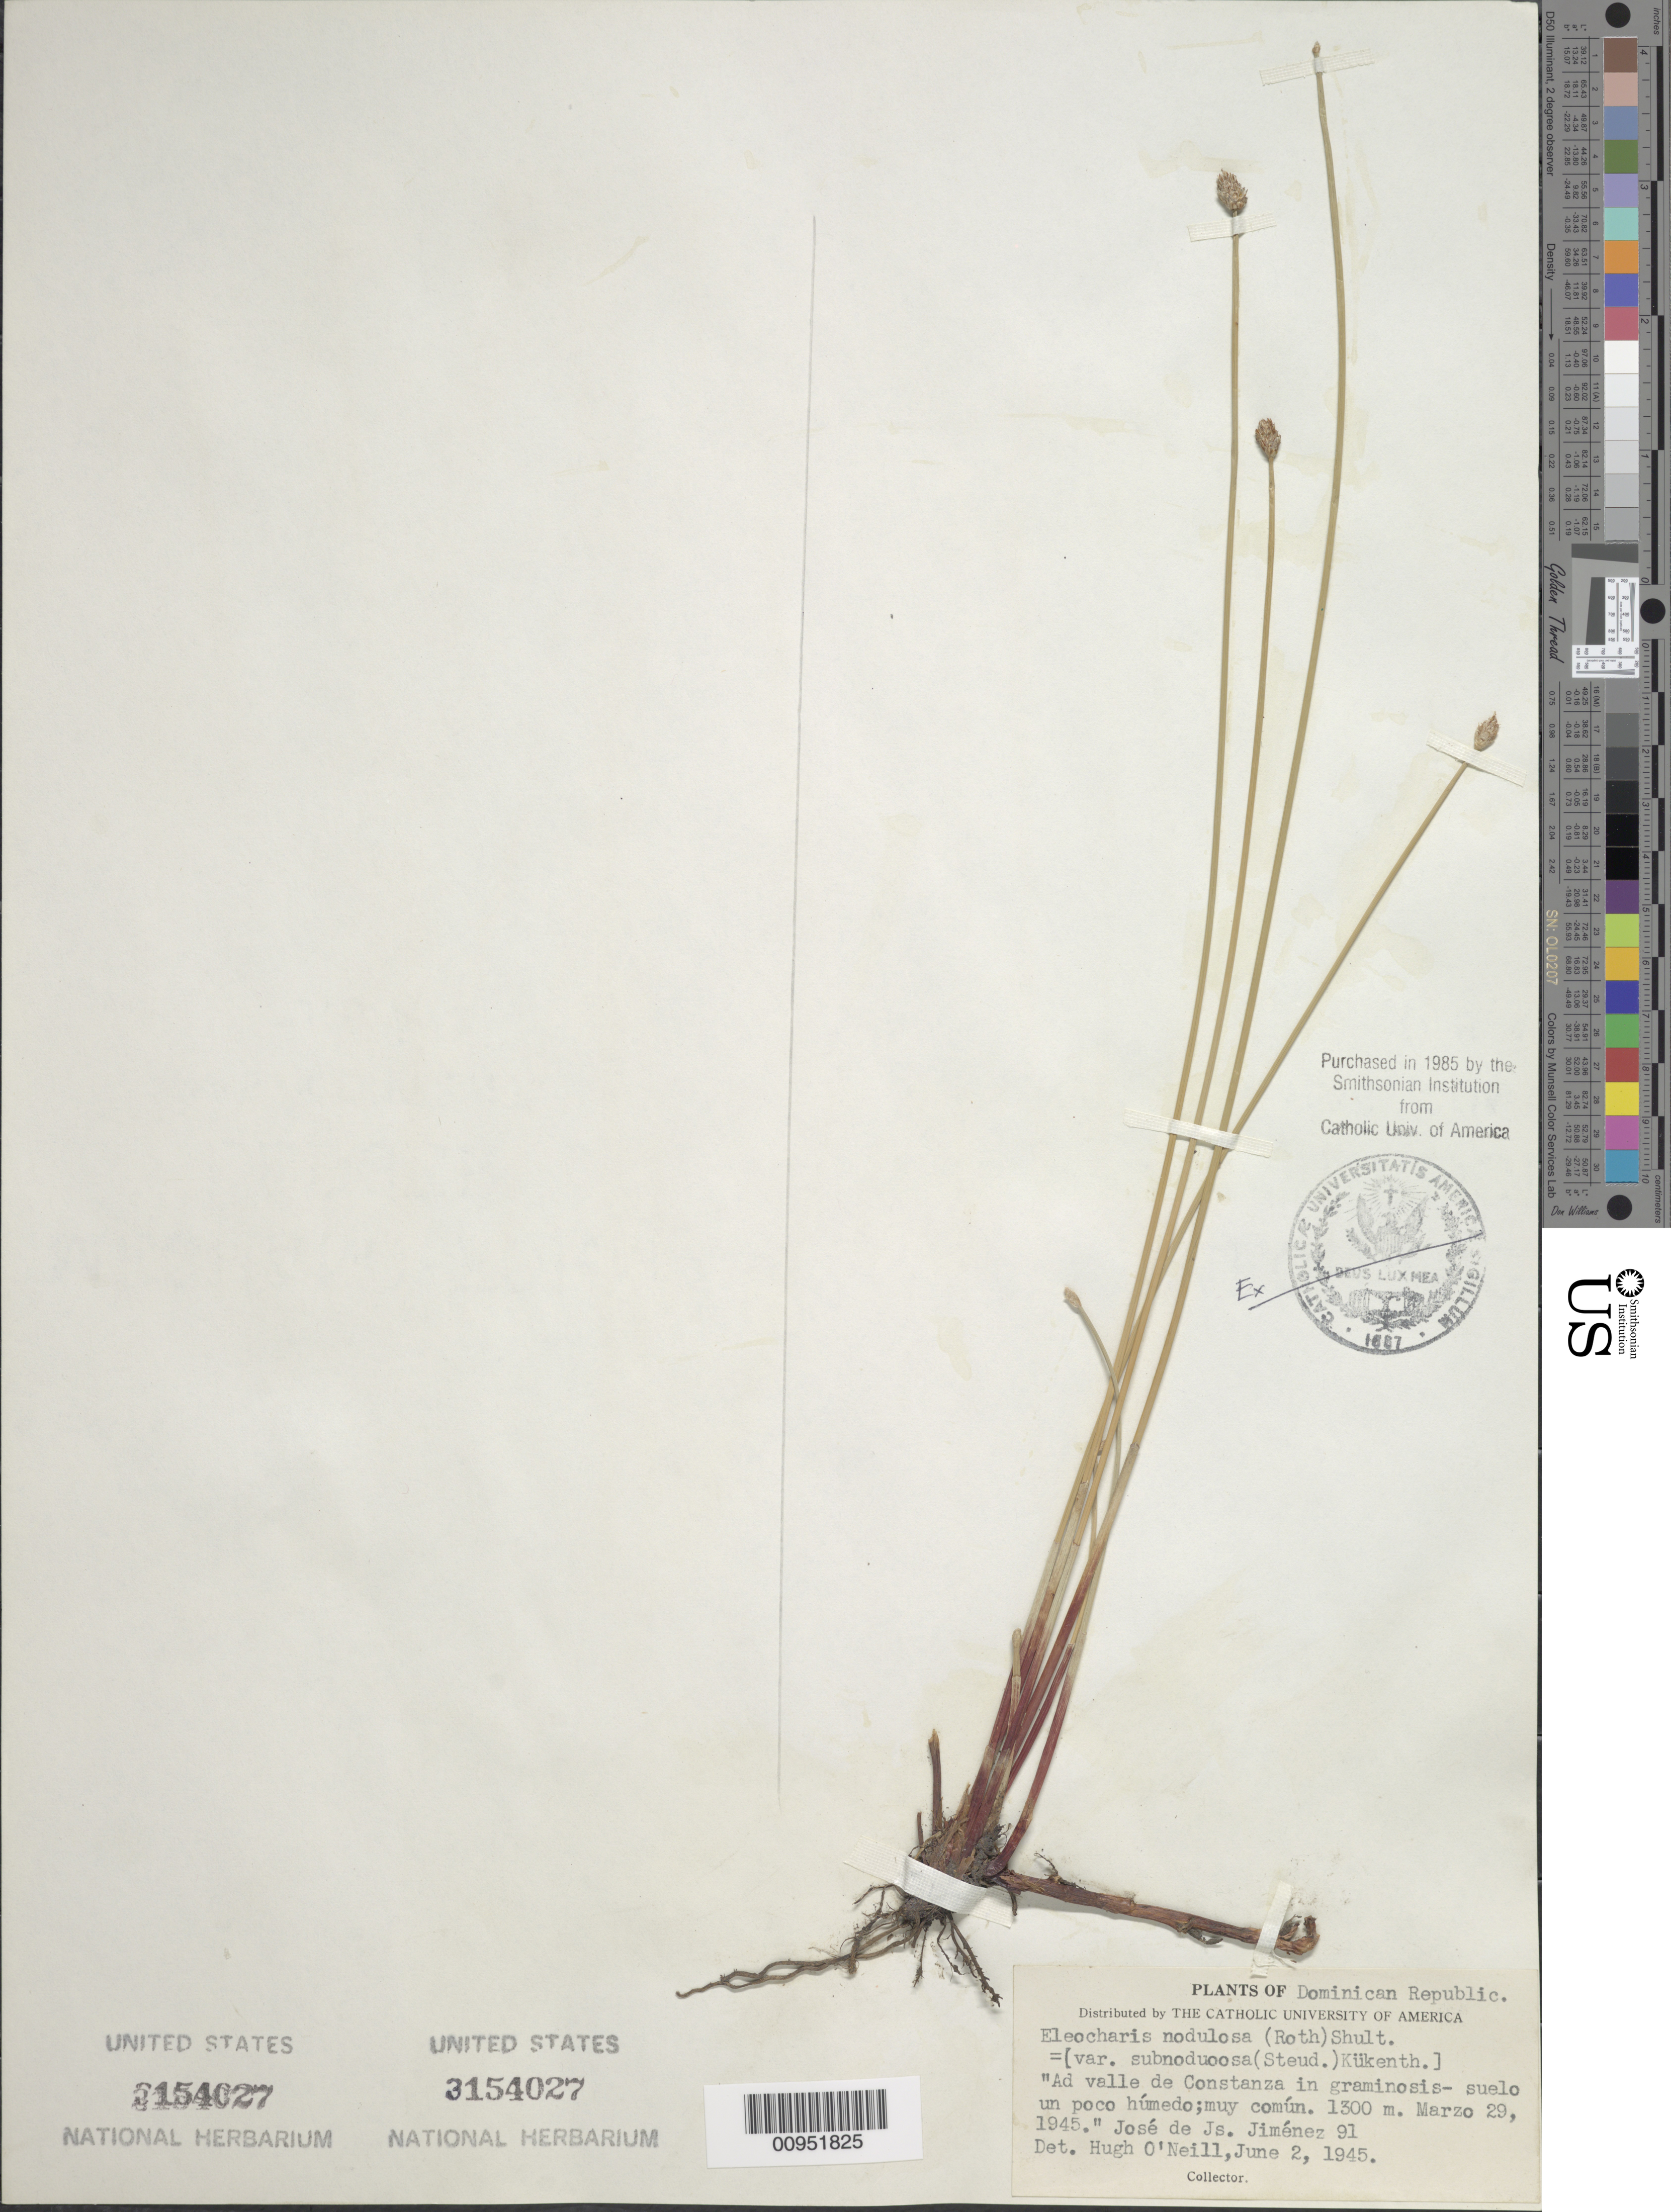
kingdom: Plantae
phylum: Tracheophyta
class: Liliopsida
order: Poales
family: Cyperaceae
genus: Eleocharis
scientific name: Eleocharis montana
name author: (Kunth) Roem. & Schult.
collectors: J. J. Jiménez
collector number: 91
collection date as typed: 29 Mar 1945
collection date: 1945-03-29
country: Dominican Republic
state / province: La Vega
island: Hispaniola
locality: Ad Valle de Constanza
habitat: In graminosis, suelo un poco húmedo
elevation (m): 1300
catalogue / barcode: US 3154027